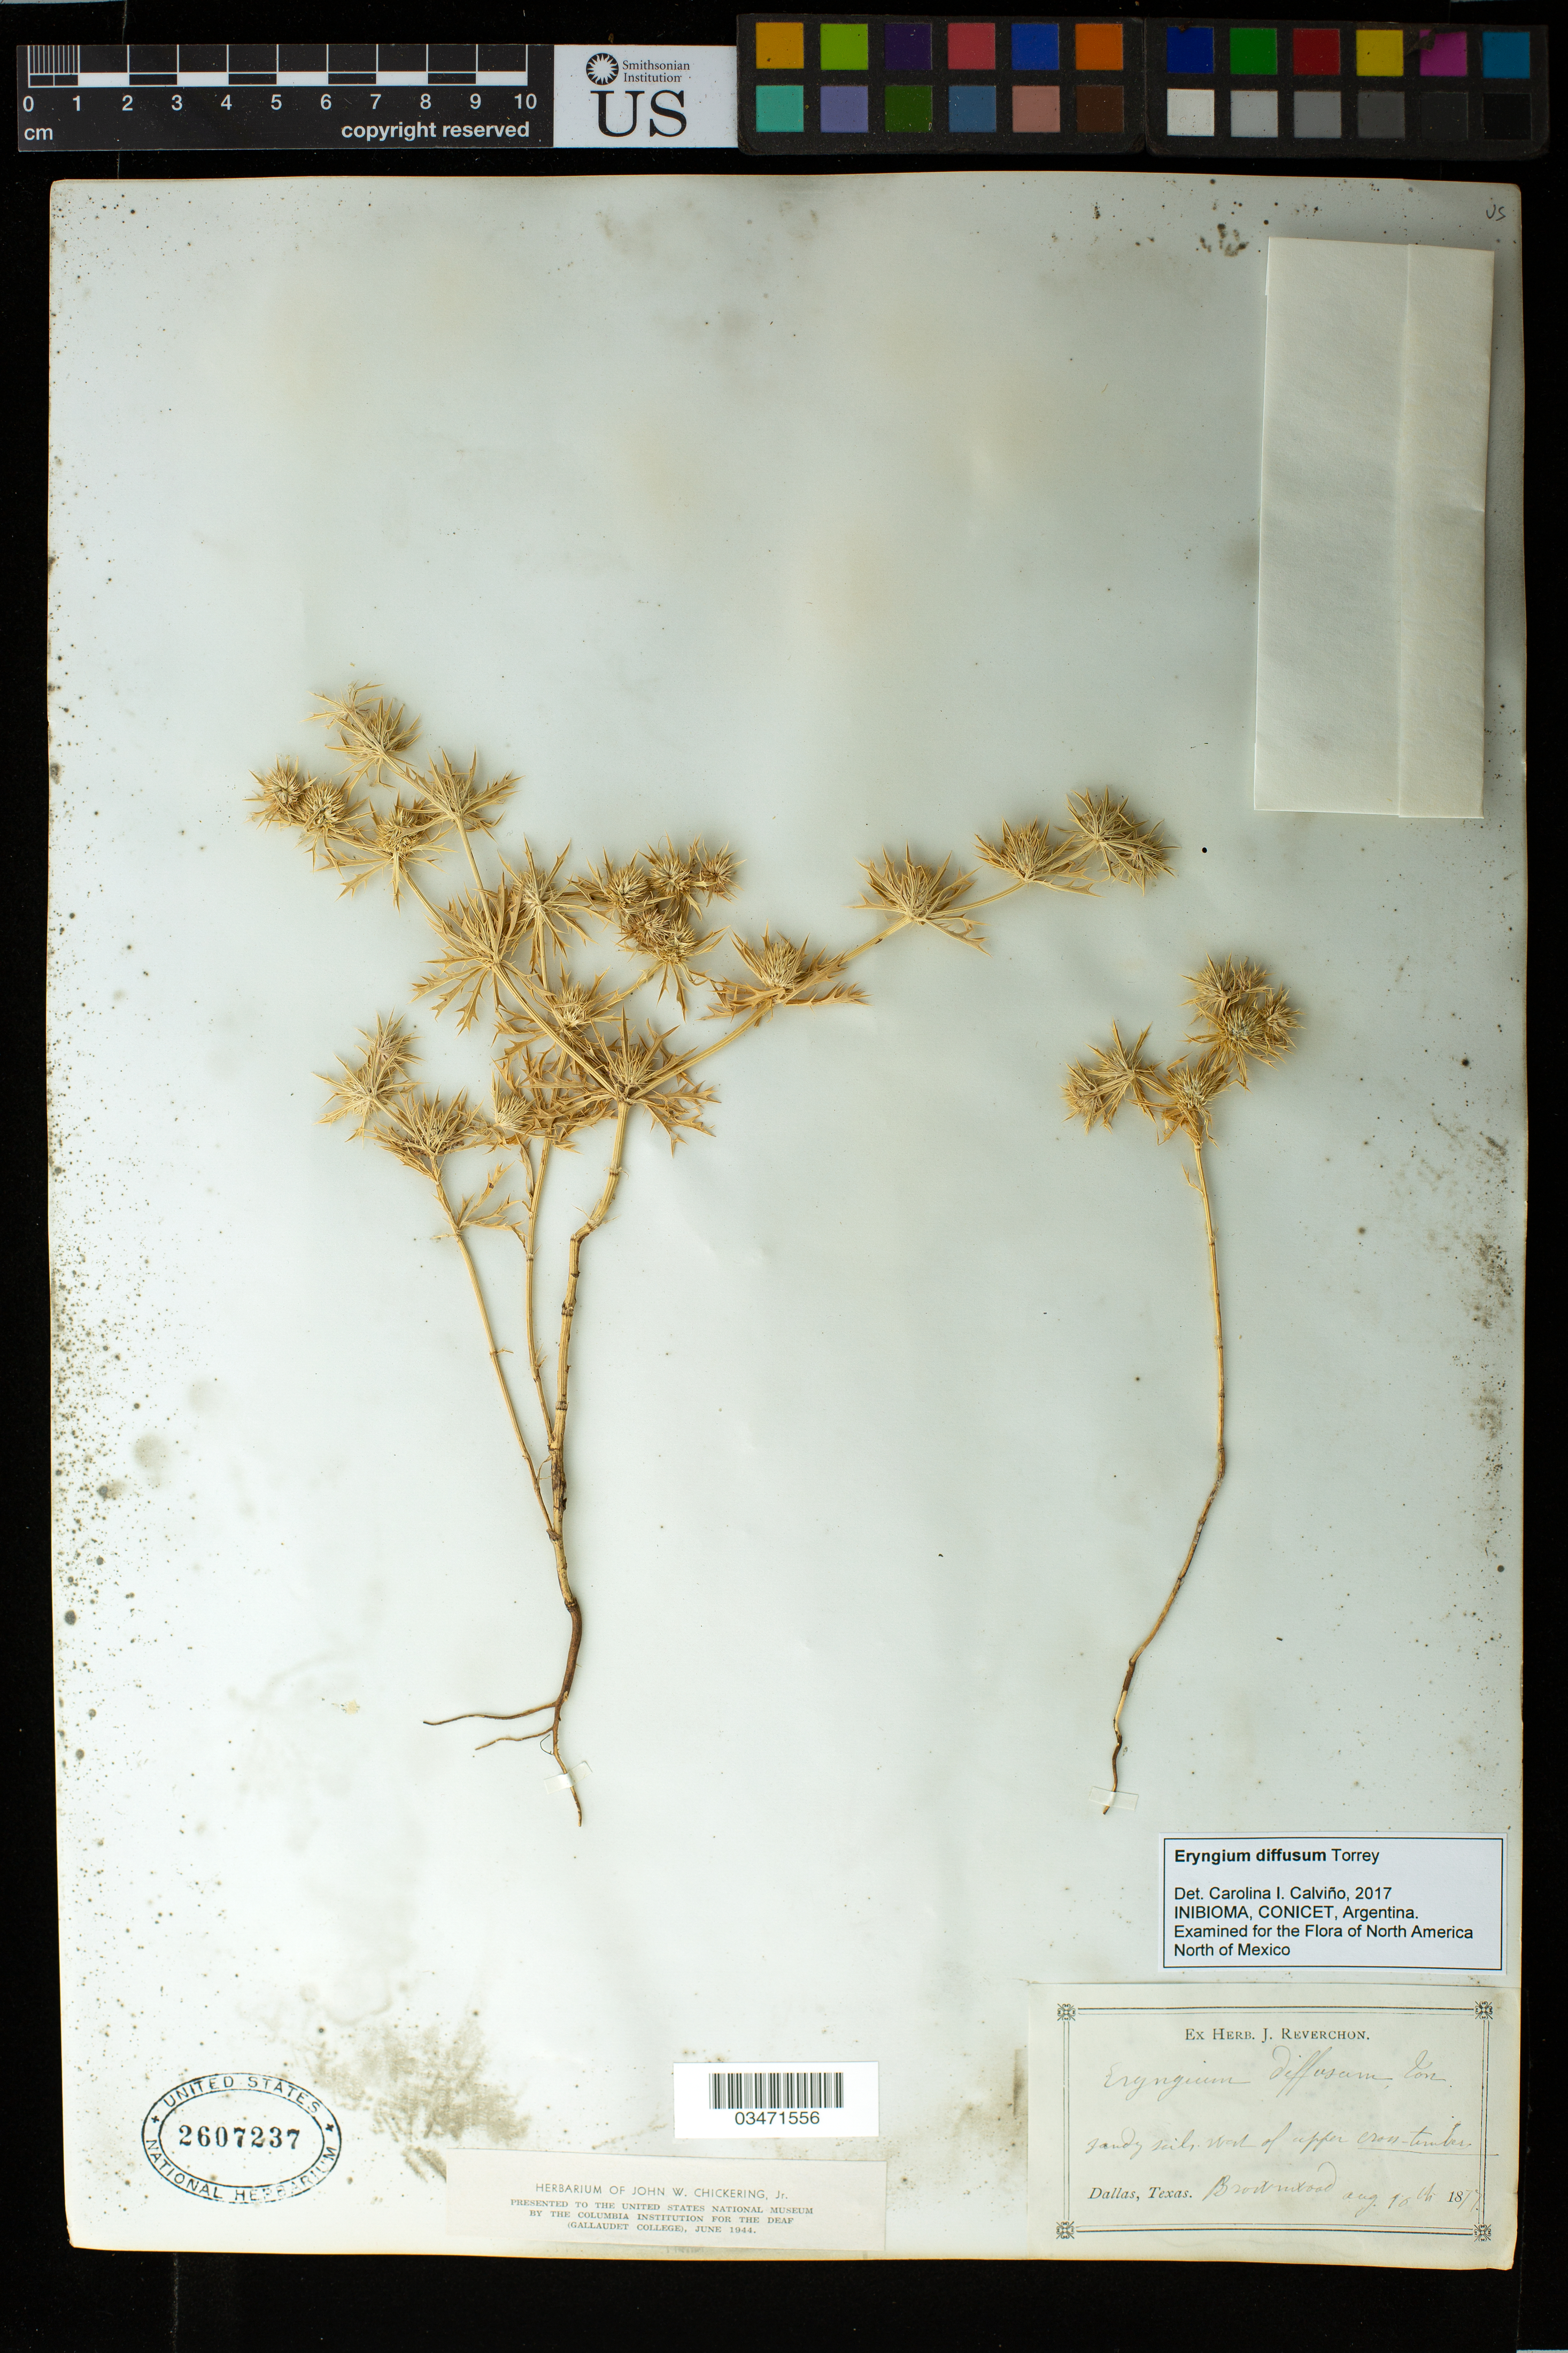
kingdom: Plantae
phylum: Tracheophyta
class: Magnoliopsida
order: Apiales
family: Apiaceae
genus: Eryngium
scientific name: Eryngium diffusum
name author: Torr.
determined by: Calviño, C. I.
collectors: J. Reverchon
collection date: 1877-08-10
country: United States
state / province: Texas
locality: Brownwood.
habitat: sandy soils west of upper [?]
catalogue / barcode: US 2607237